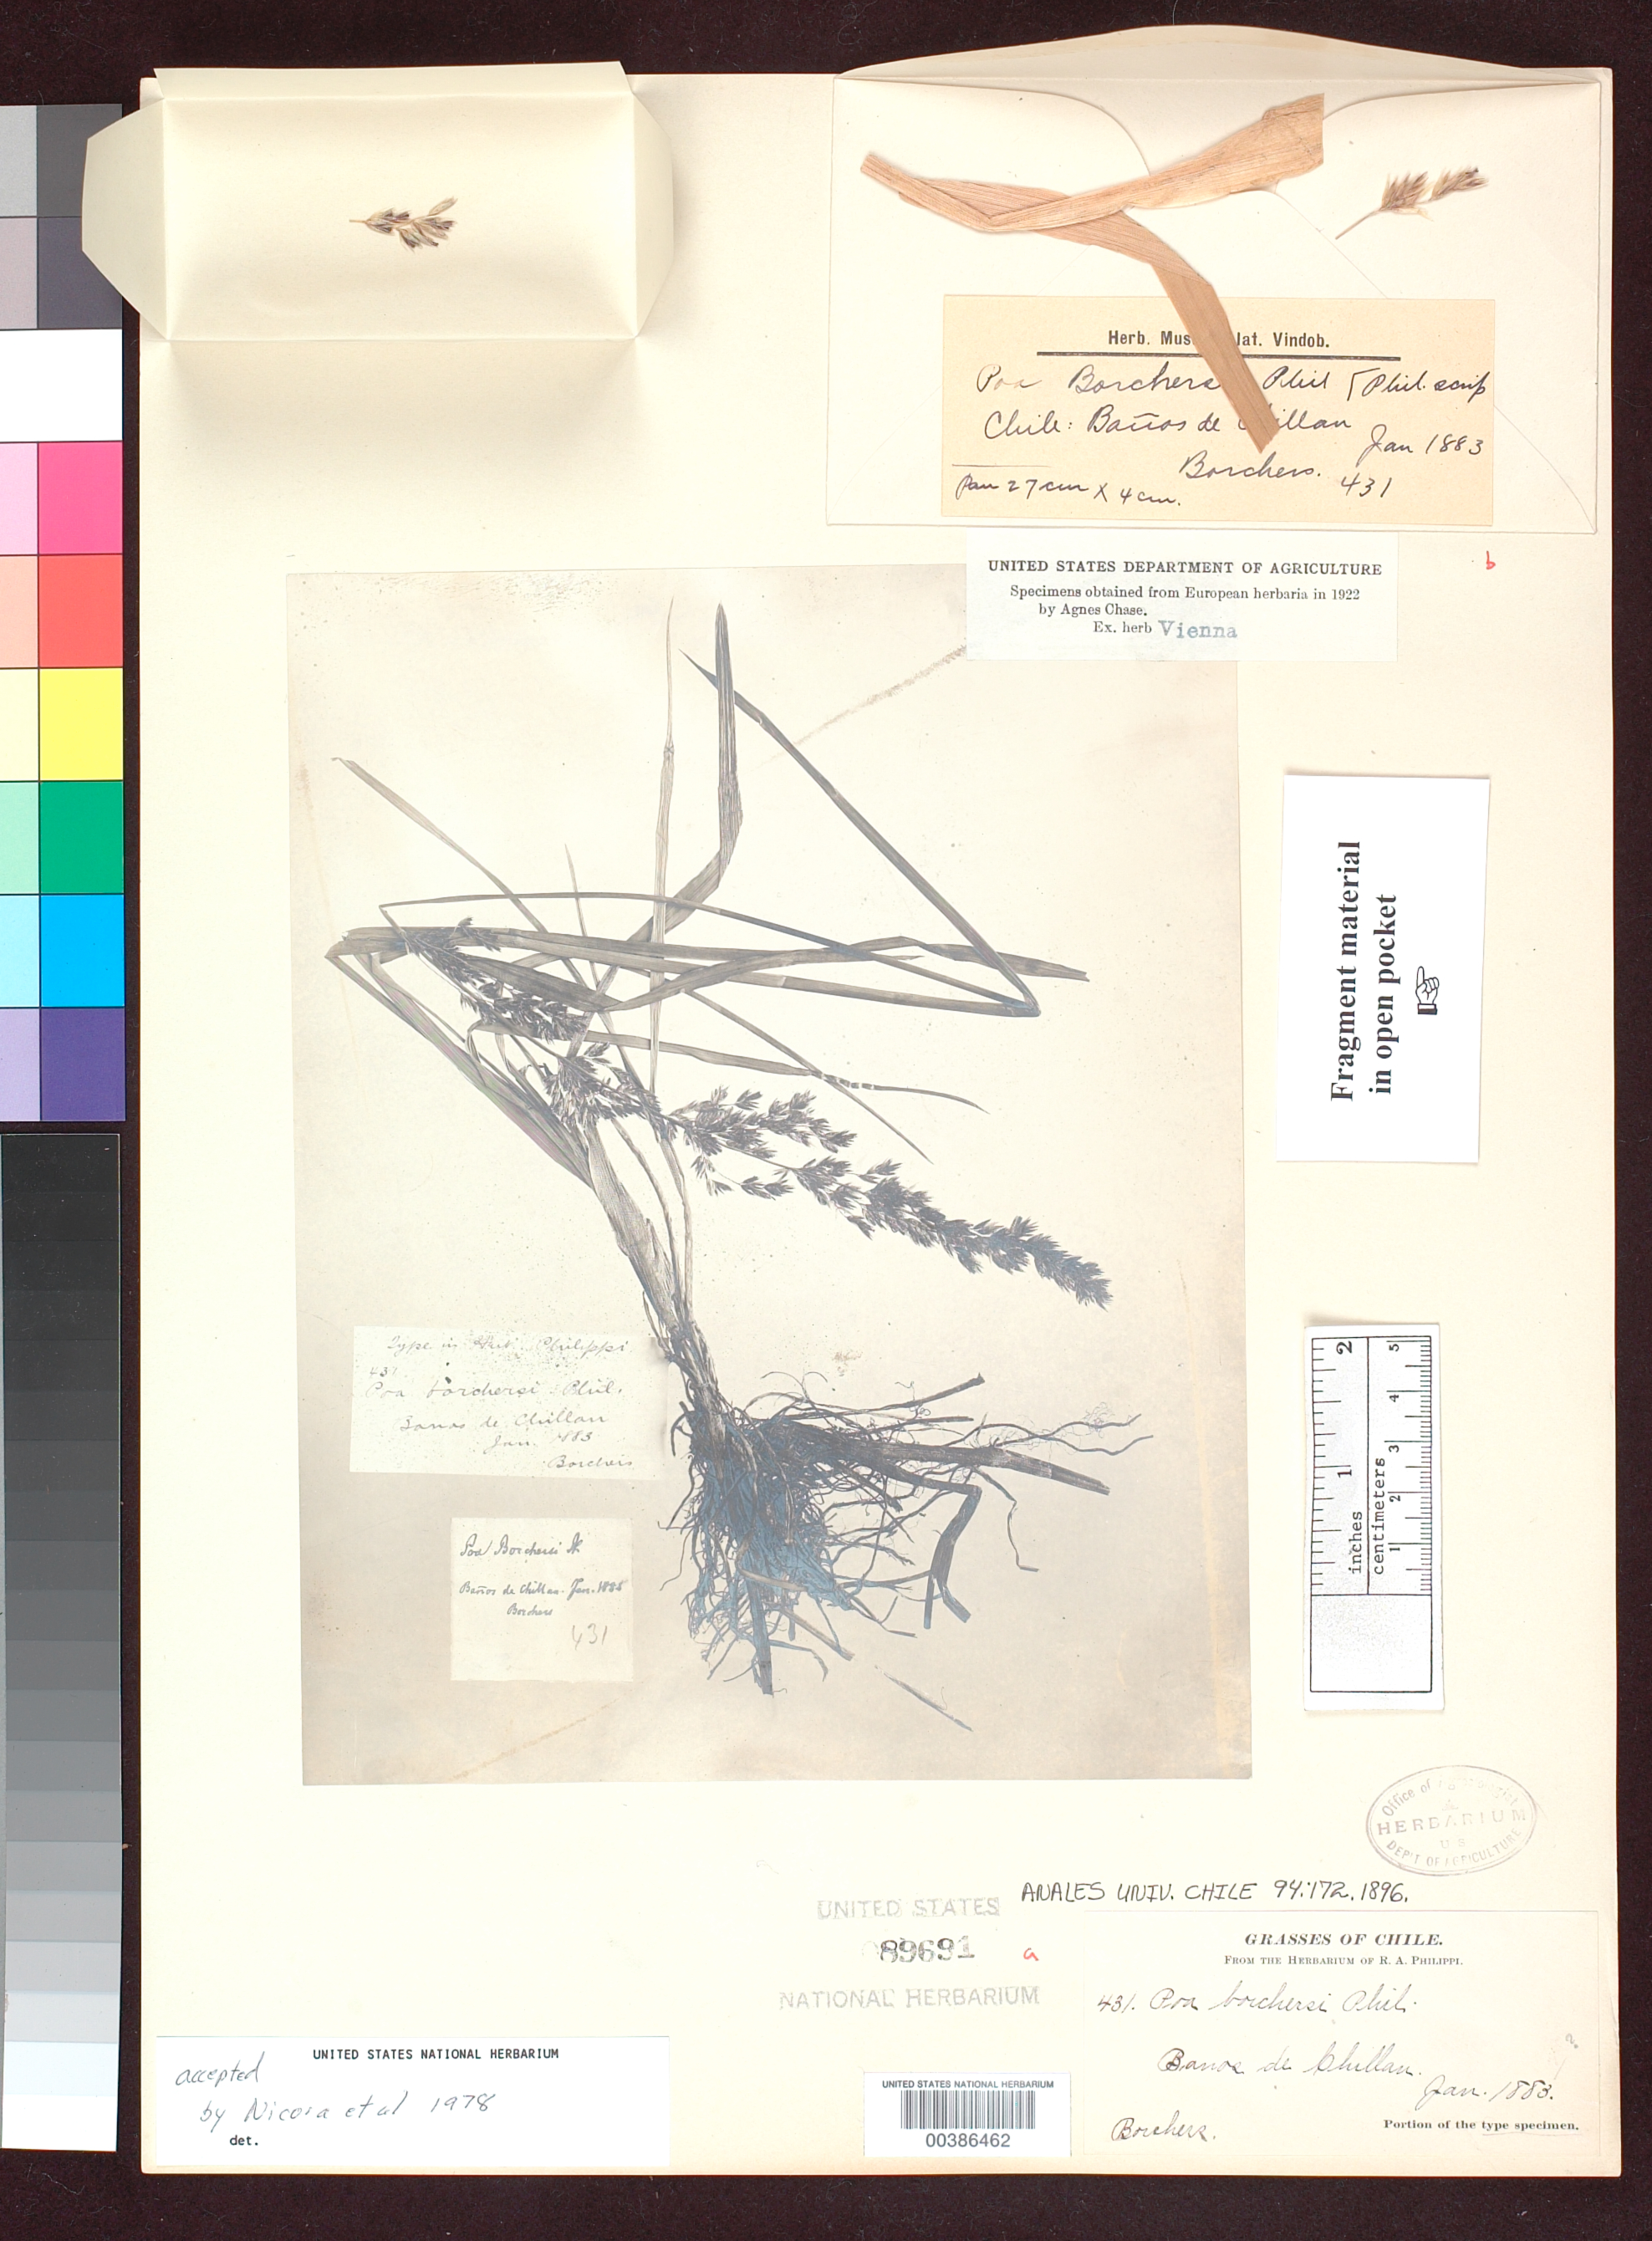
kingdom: Plantae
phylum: Tracheophyta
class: Liliopsida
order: Poales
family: Poaceae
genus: Poa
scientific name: Poa borchersii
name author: Phil.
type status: Type Fragment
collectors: R. A. Philippi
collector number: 431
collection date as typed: Jan 1883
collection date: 1883-01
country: Chile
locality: Banos de Chillan, borders.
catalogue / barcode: US 89691